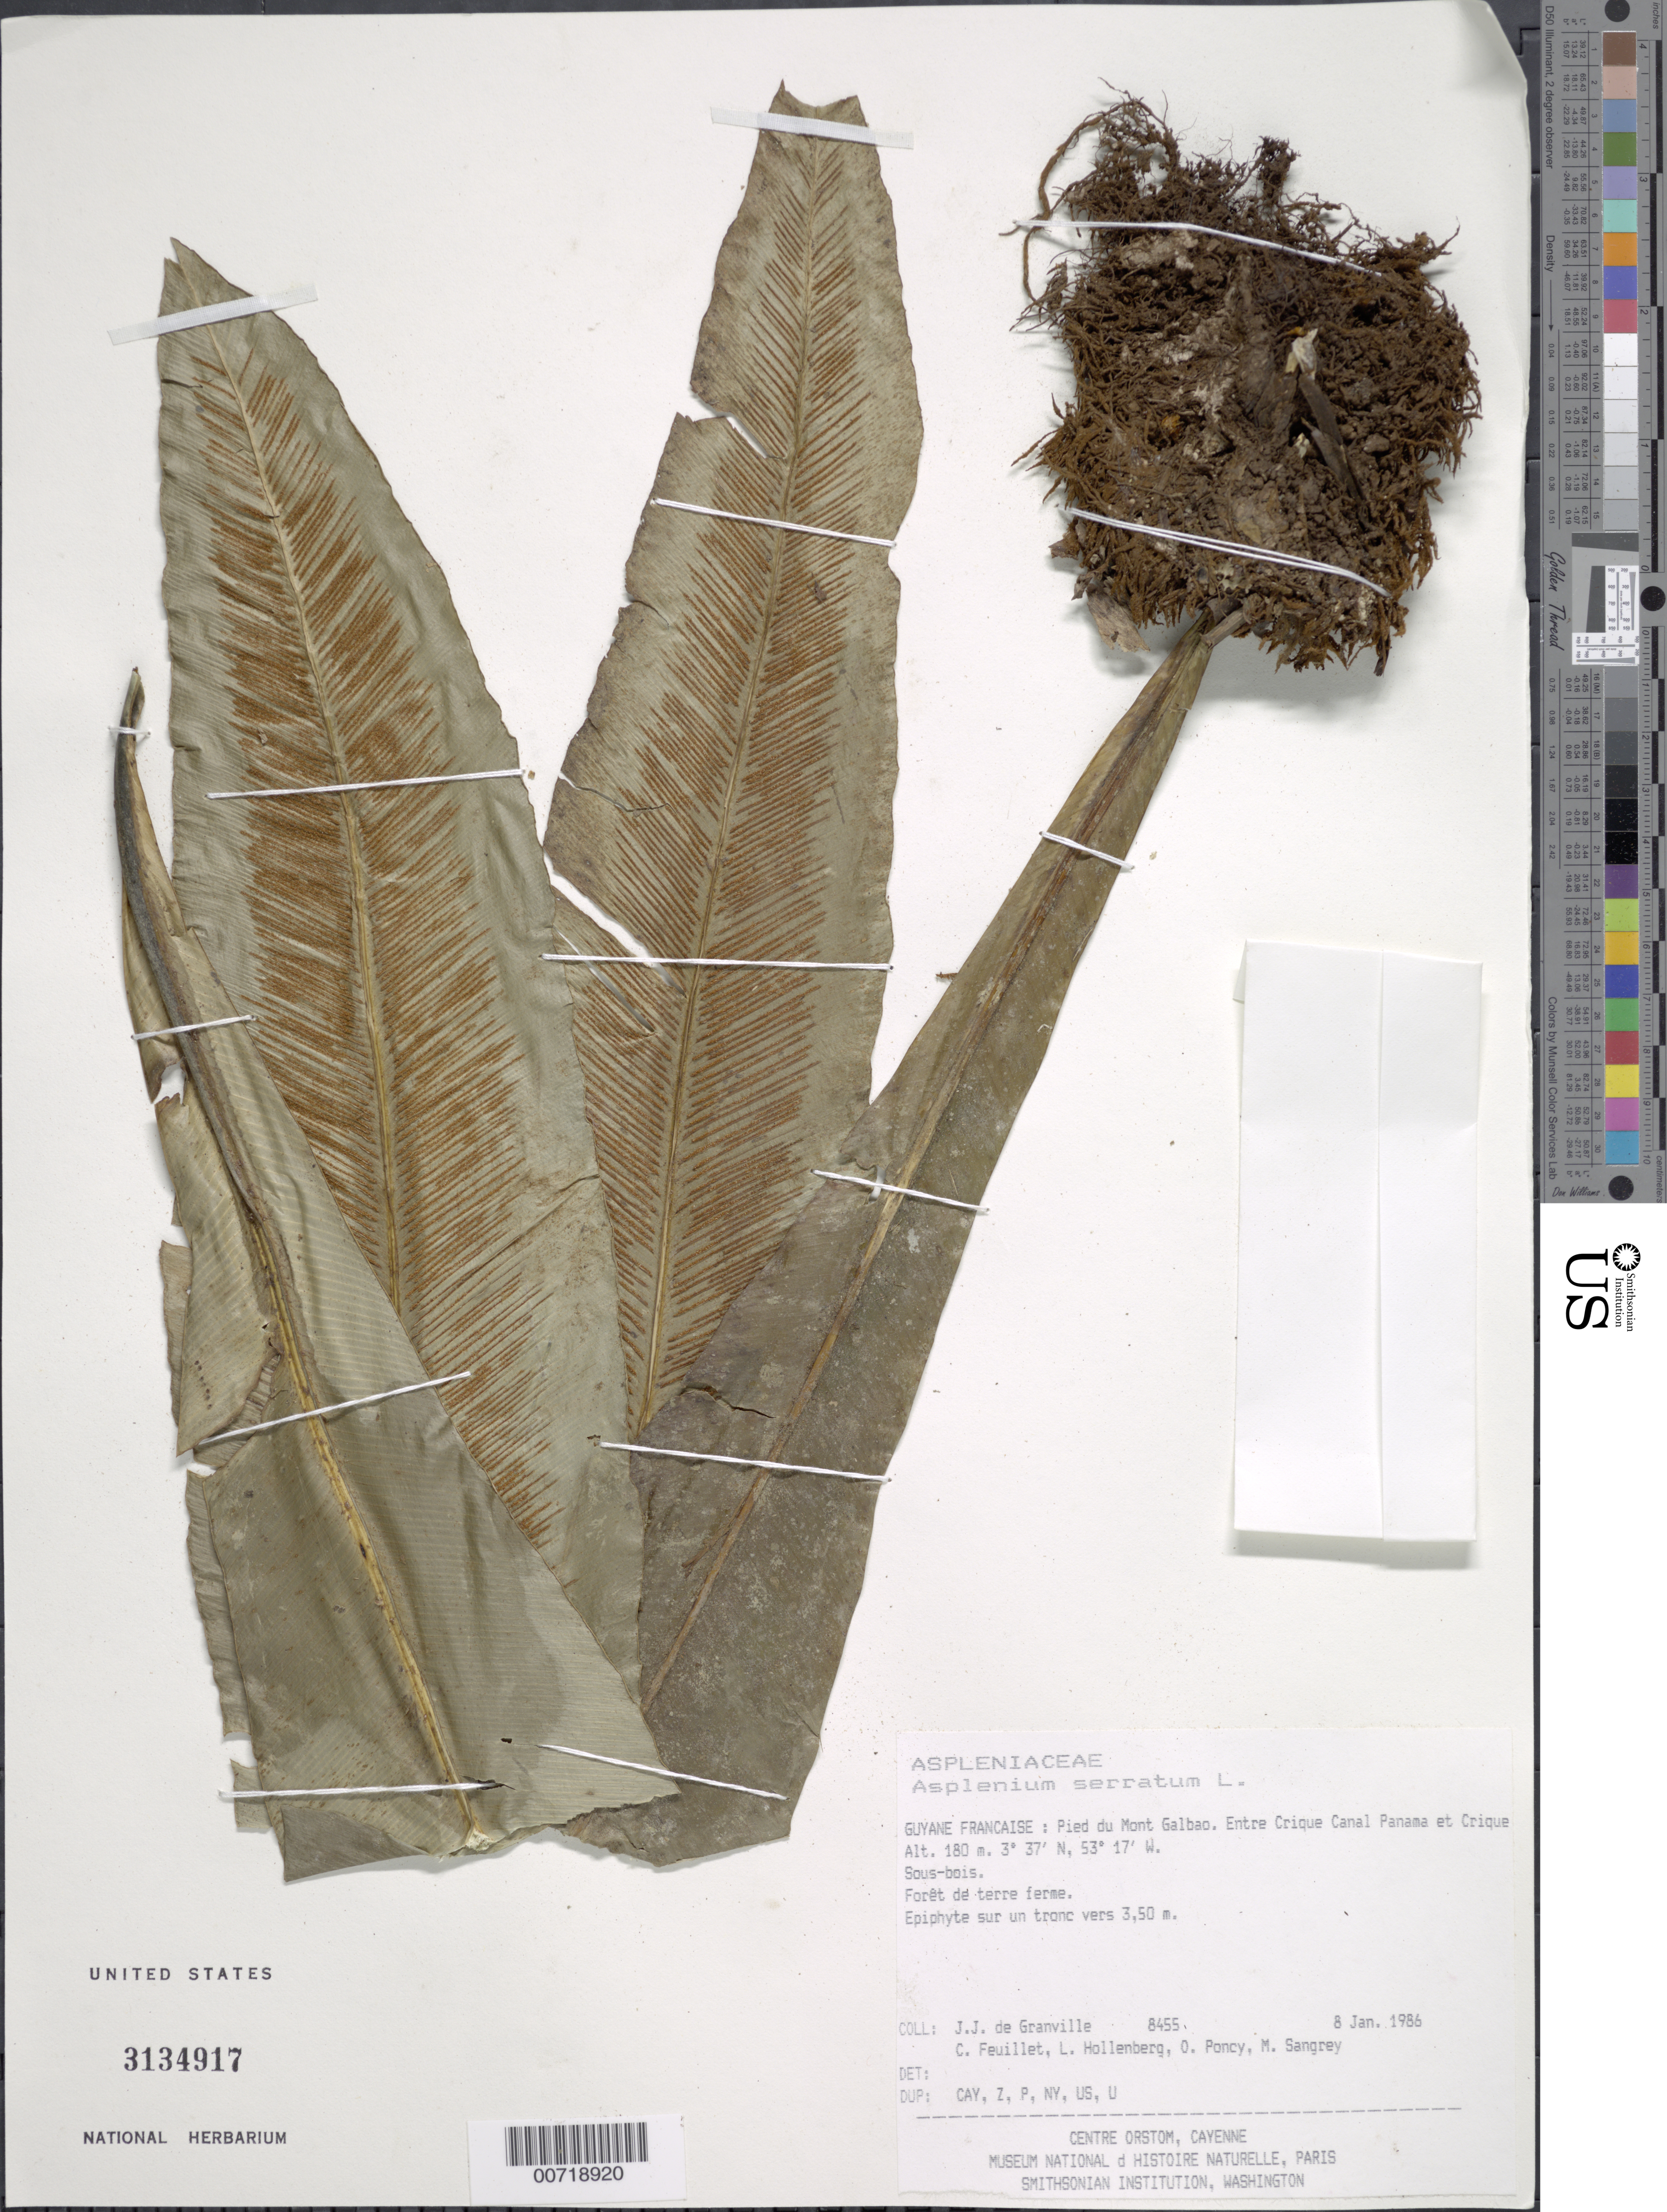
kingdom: Plantae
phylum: Tracheophyta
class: Polypodiopsida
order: Polypodiales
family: Aspleniaceae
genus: Asplenium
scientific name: Asplenium serratum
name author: L.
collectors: J.-J. de Granville, C. Feuillet, L. Hollenberg, O. Poncy & M. S. Sangrey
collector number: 8455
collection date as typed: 8-Jan-86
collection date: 1986-01-08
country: French Guiana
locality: Pied du Mont Galbao. Entre Crique Canal Panama et Crique Mana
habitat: Sous-bois; forêt de terre ferme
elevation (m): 180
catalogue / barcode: US 3134917